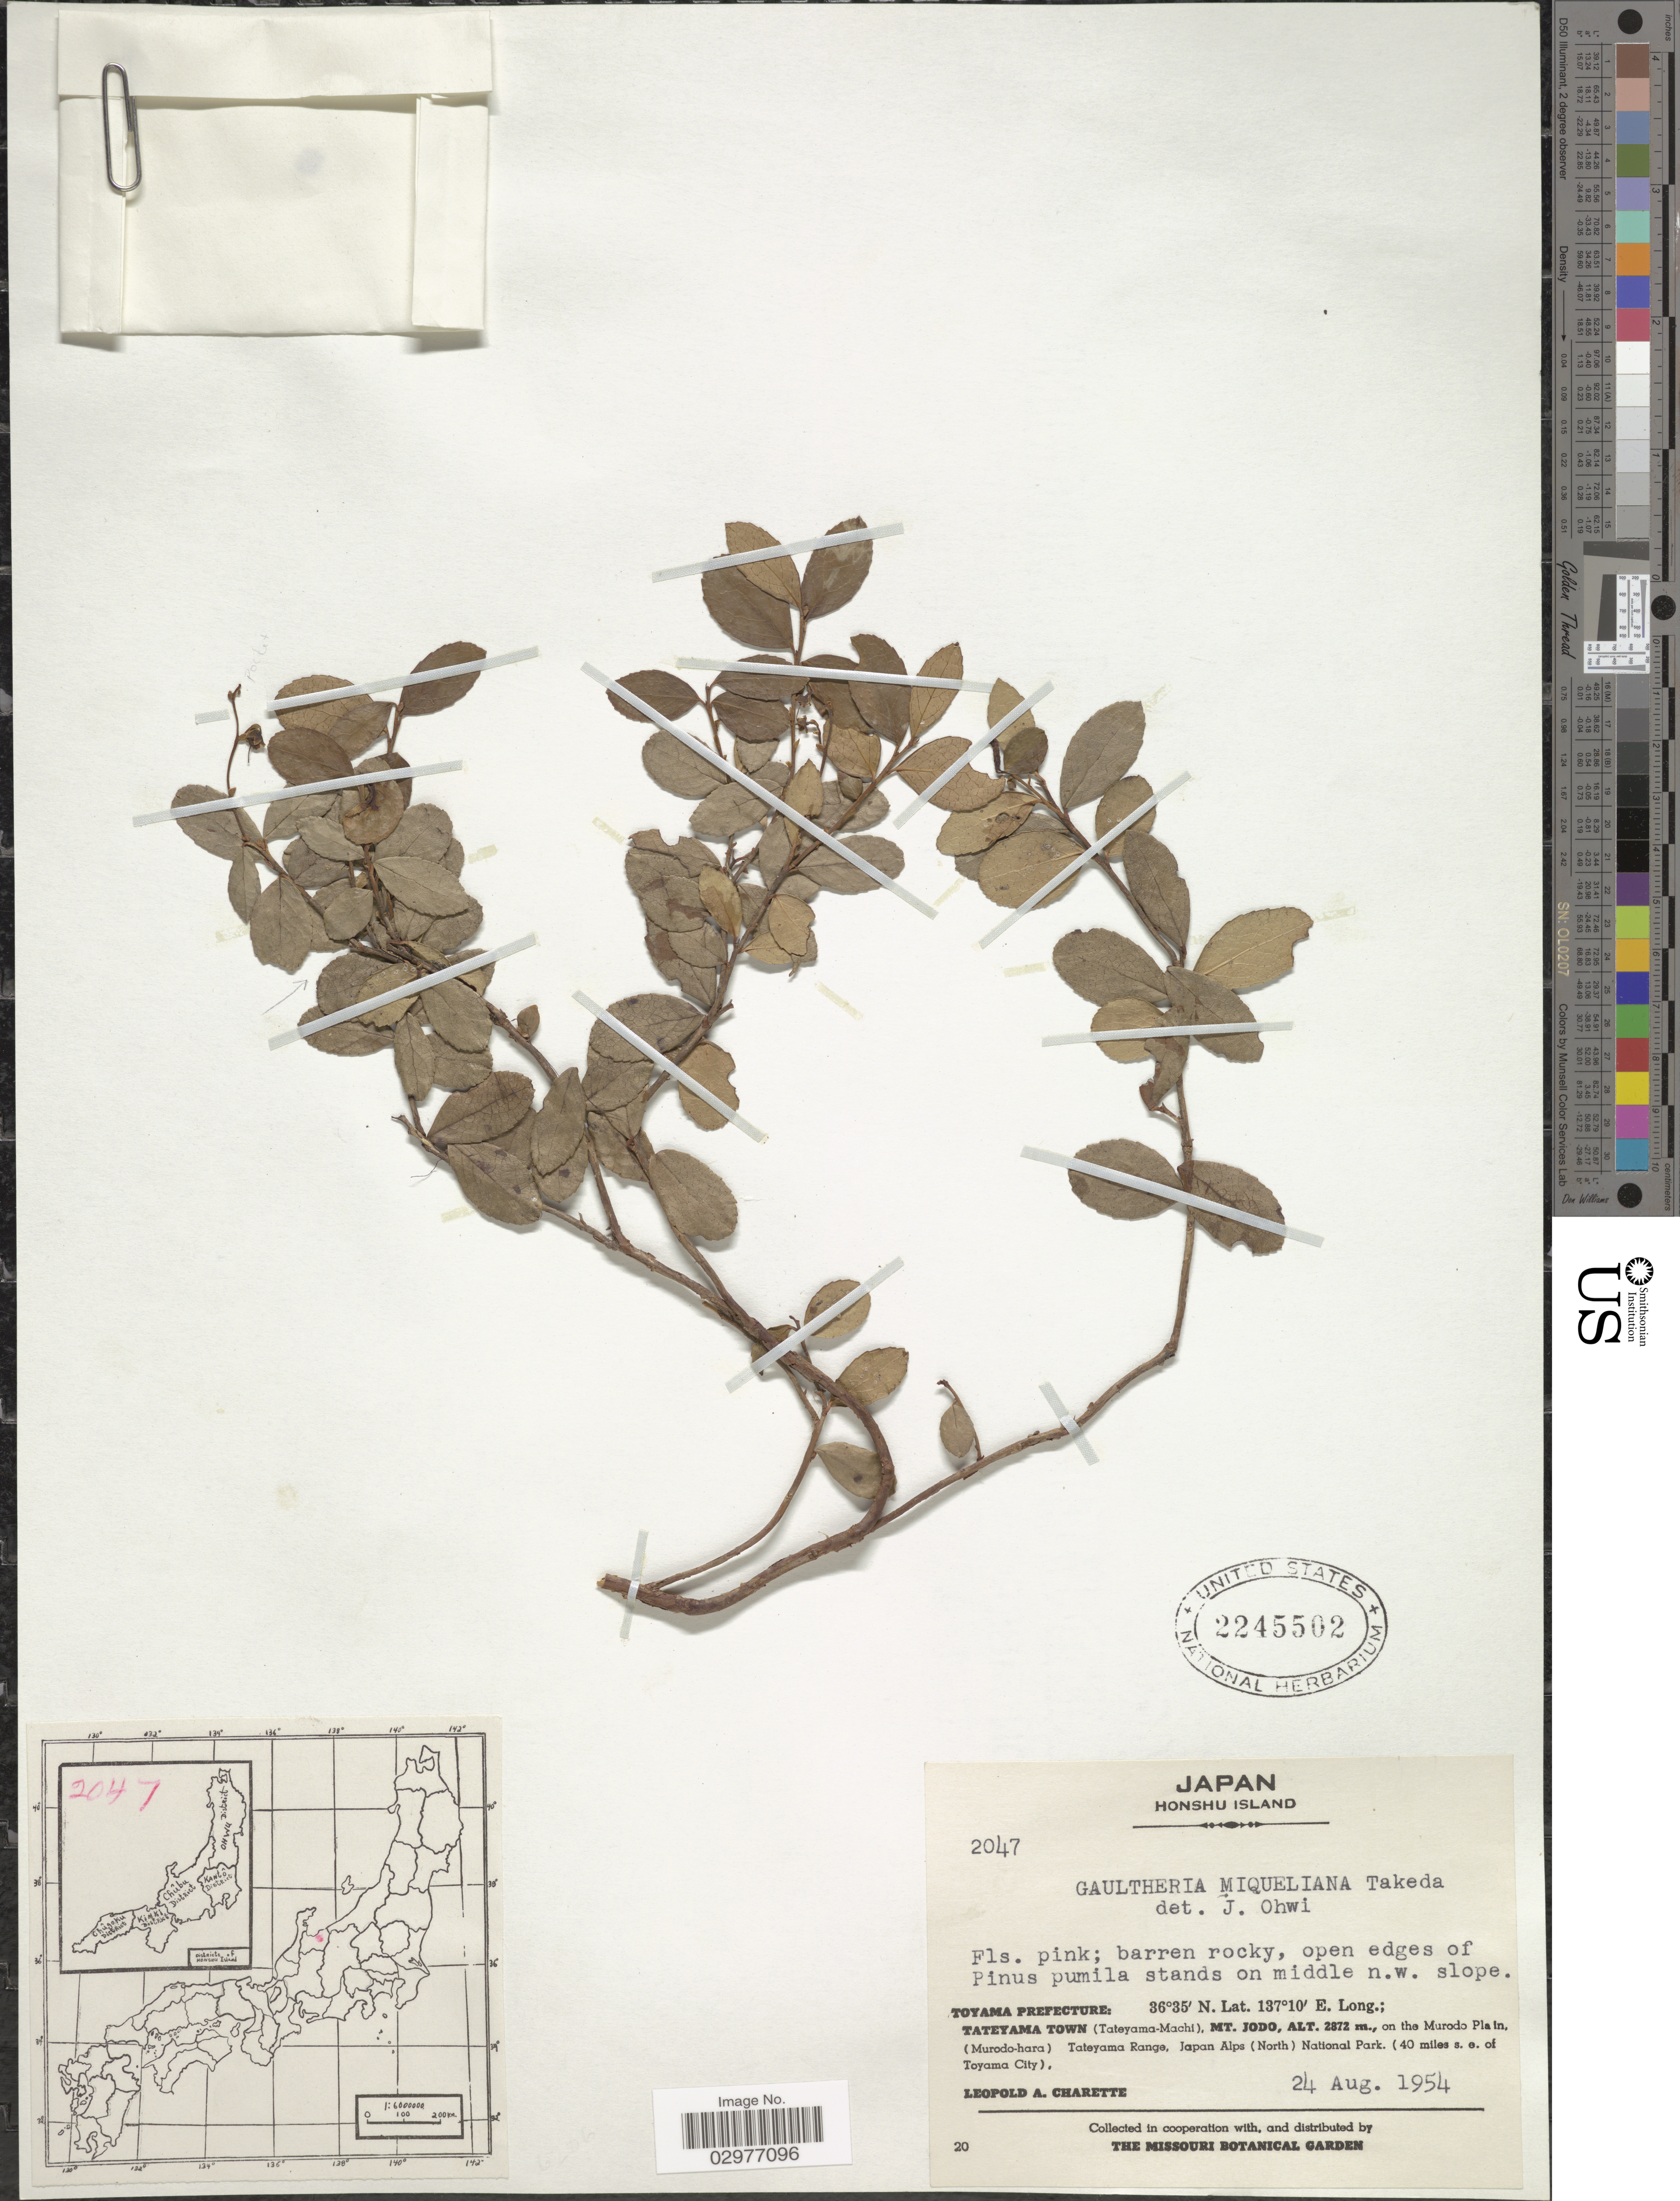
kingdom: Plantae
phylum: Tracheophyta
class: Magnoliopsida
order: Ericales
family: Ericaceae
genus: Gaultheria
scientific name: Gaultheria miqueliana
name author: Takeda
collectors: L. A. Charette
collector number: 2047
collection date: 1954-08-24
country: Japan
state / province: Toyama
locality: Honshu Island. Toyama Prefecture: Tateyama Town (Tateyama-Machi), Mt. Jodo, on the Murodo Plain (Murodo-hara) Tateyama Range, Japan Alps (North) National Park. (40 miles s.e. of Toyama City).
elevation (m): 2872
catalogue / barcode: US 2245502